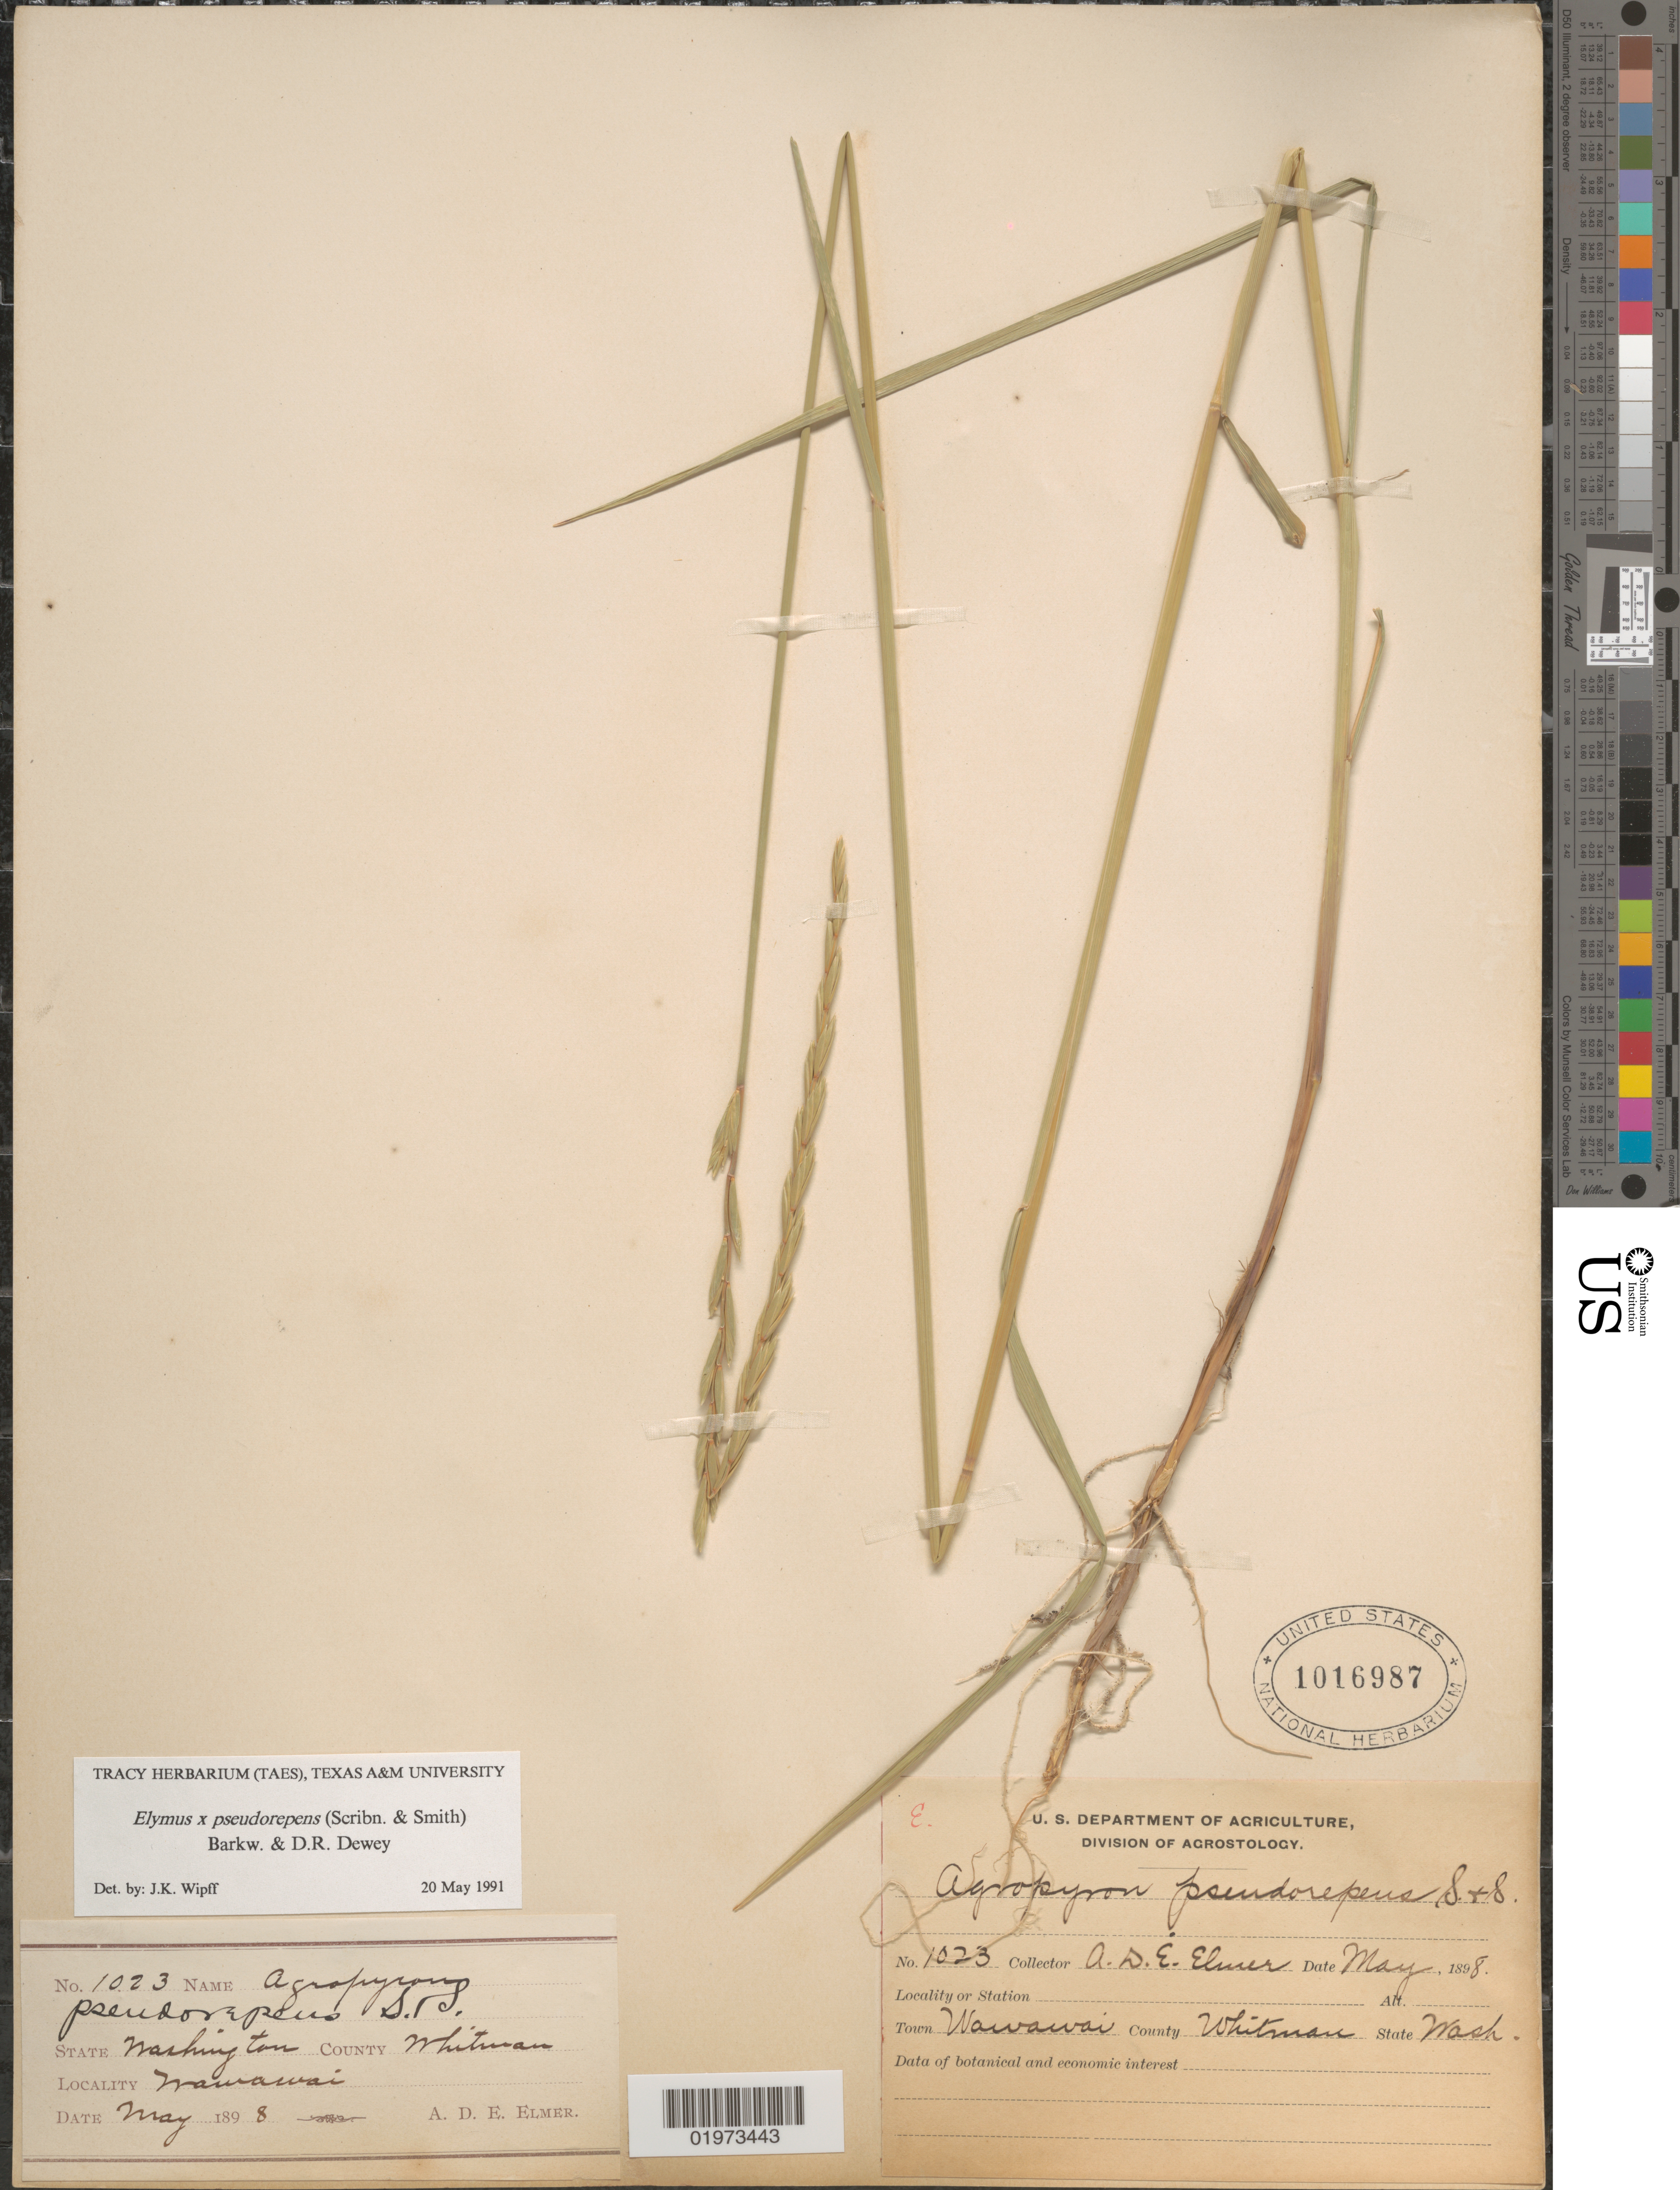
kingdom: Plantae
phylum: Tracheophyta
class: Liliopsida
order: Poales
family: Poaceae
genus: Elymus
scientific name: Elymus x pseudorepens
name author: (Scribn. & J.G. Sm.) Barkworth & Dewey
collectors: A. D. E. Elmer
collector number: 1023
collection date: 1898-05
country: United States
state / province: Washington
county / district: Whitman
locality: County Whitman. Town Wawawai.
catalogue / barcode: US 1016987